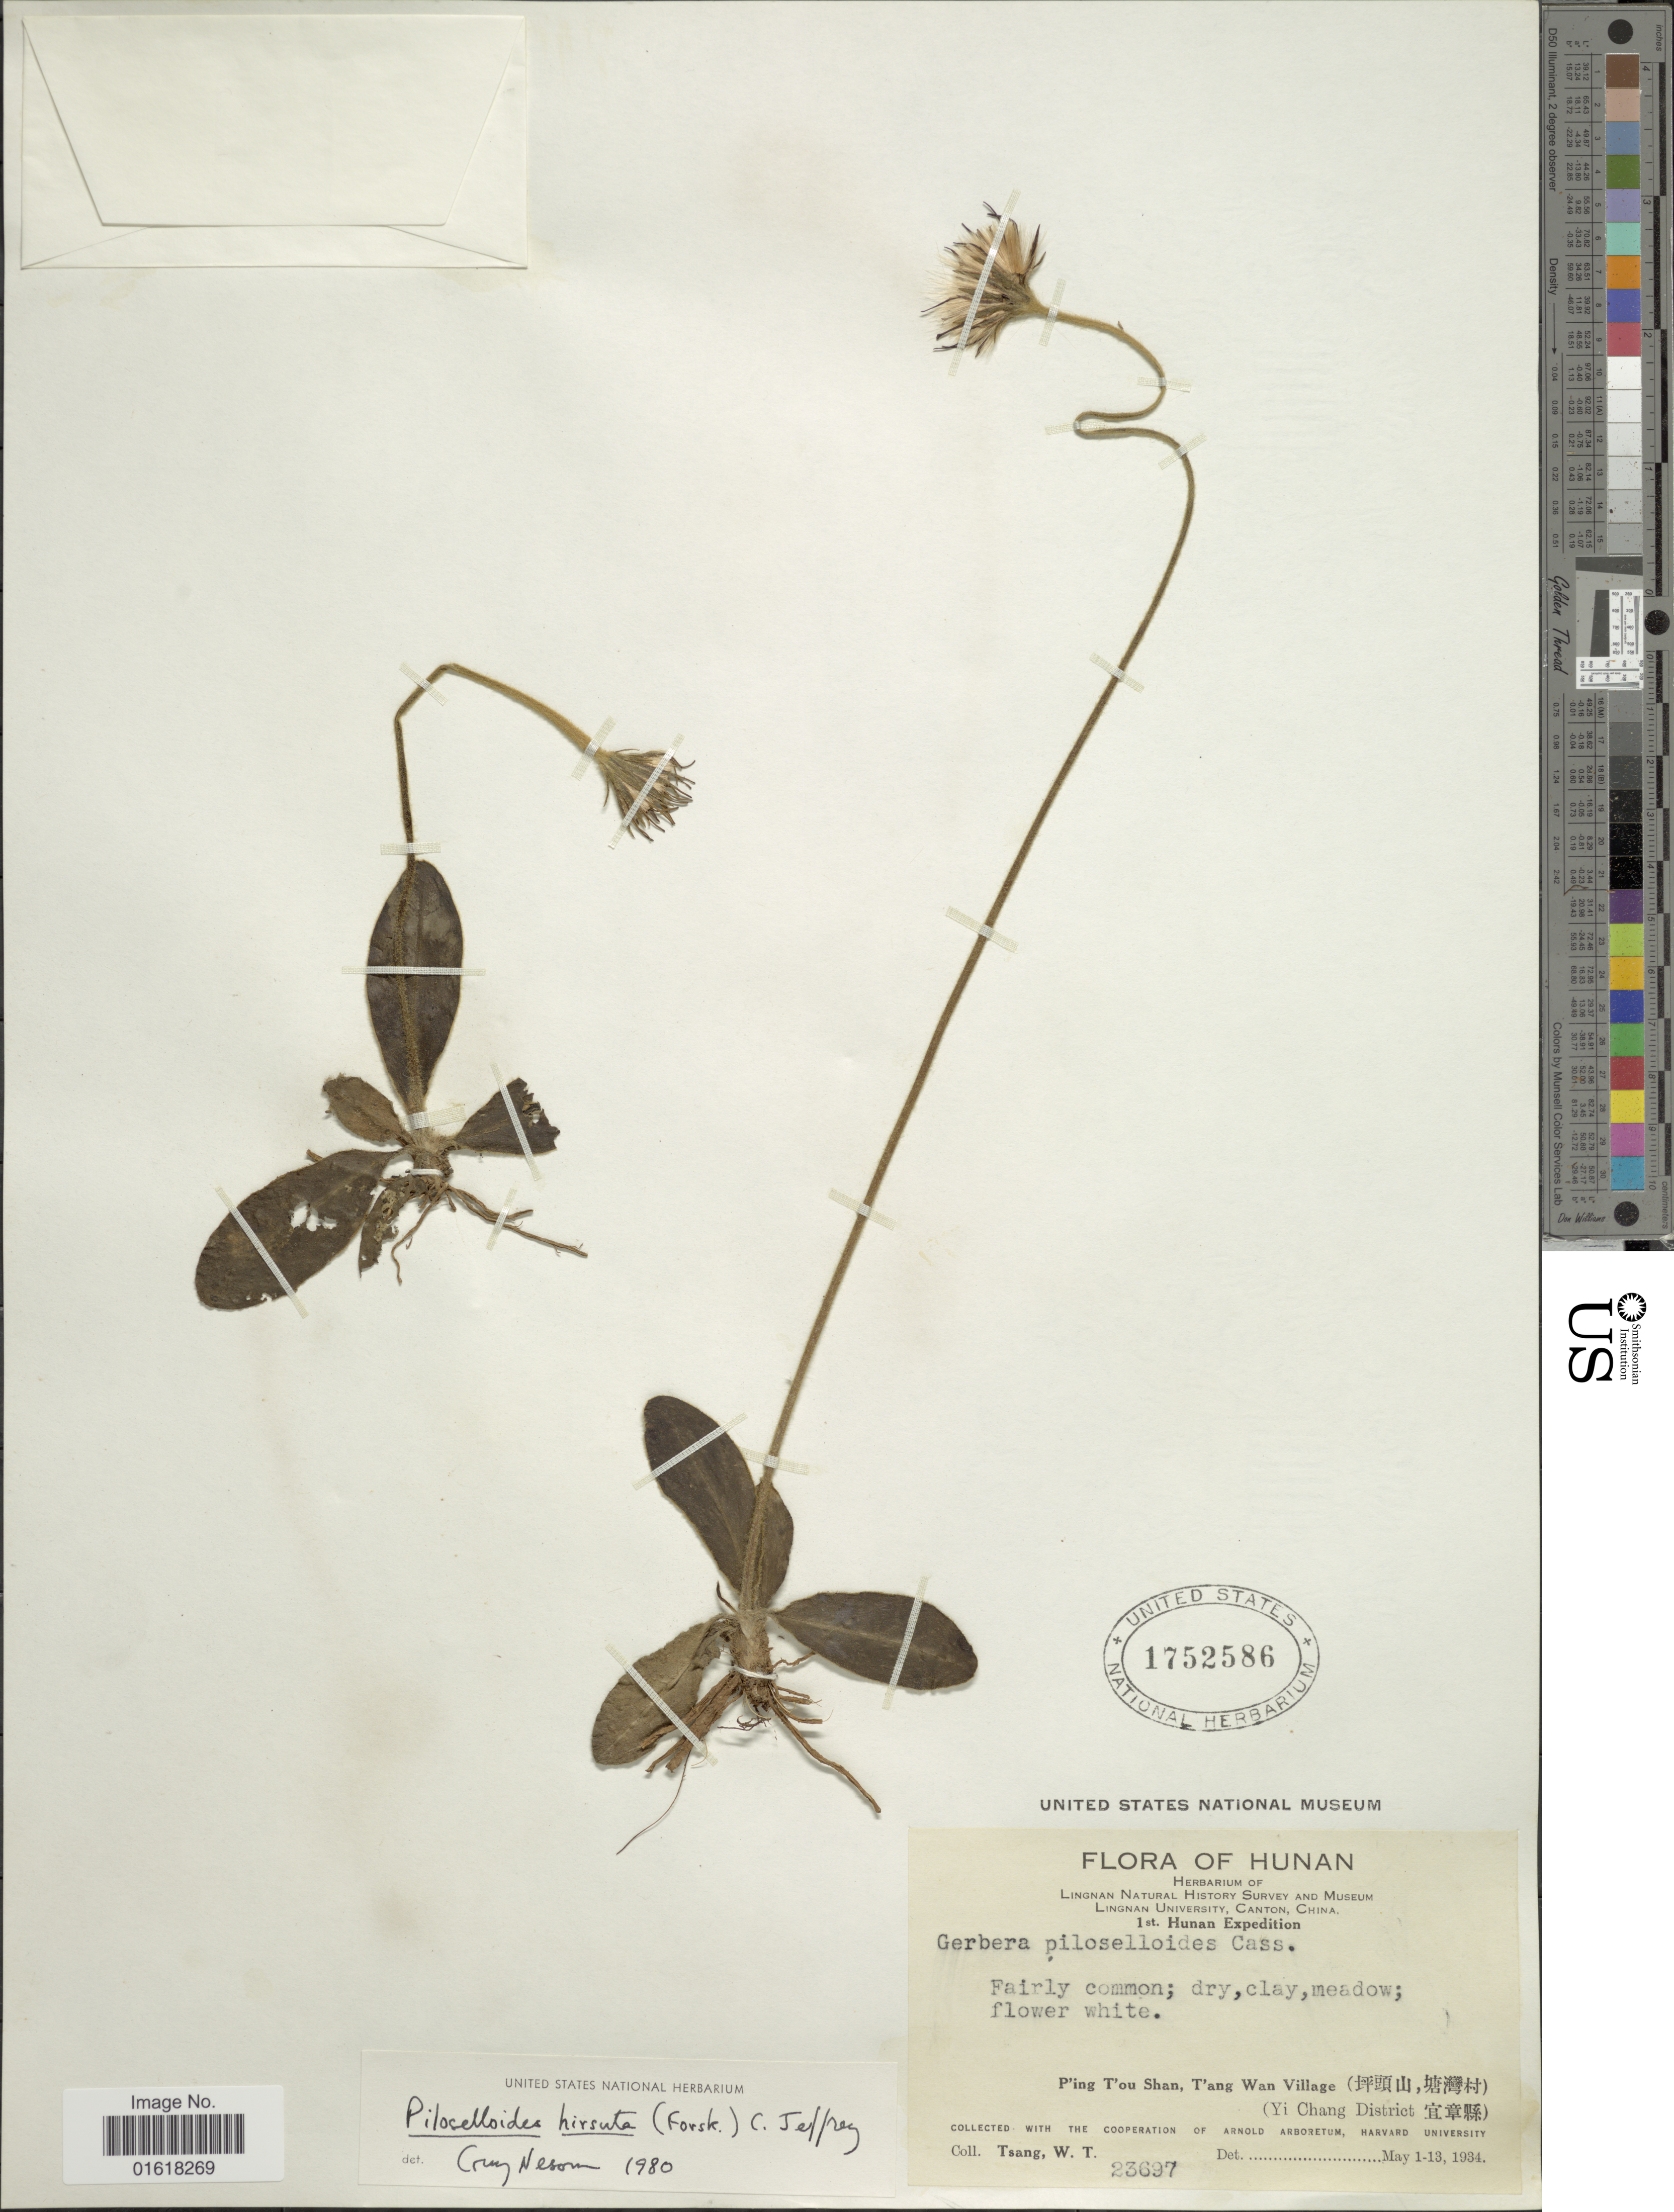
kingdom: Plantae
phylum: Tracheophyta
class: Magnoliopsida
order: Asterales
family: Asteraceae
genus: Piloselloides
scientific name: Piloselloides hirsuta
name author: (Forssk.) C. Jeffrey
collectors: W. T. Tsang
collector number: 23697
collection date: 1934-05-01/1934-05-13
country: China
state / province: Hunan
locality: P'ing T'ou Shan, T'ang Wan Village (Yi Chang District)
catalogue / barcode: US 1752586